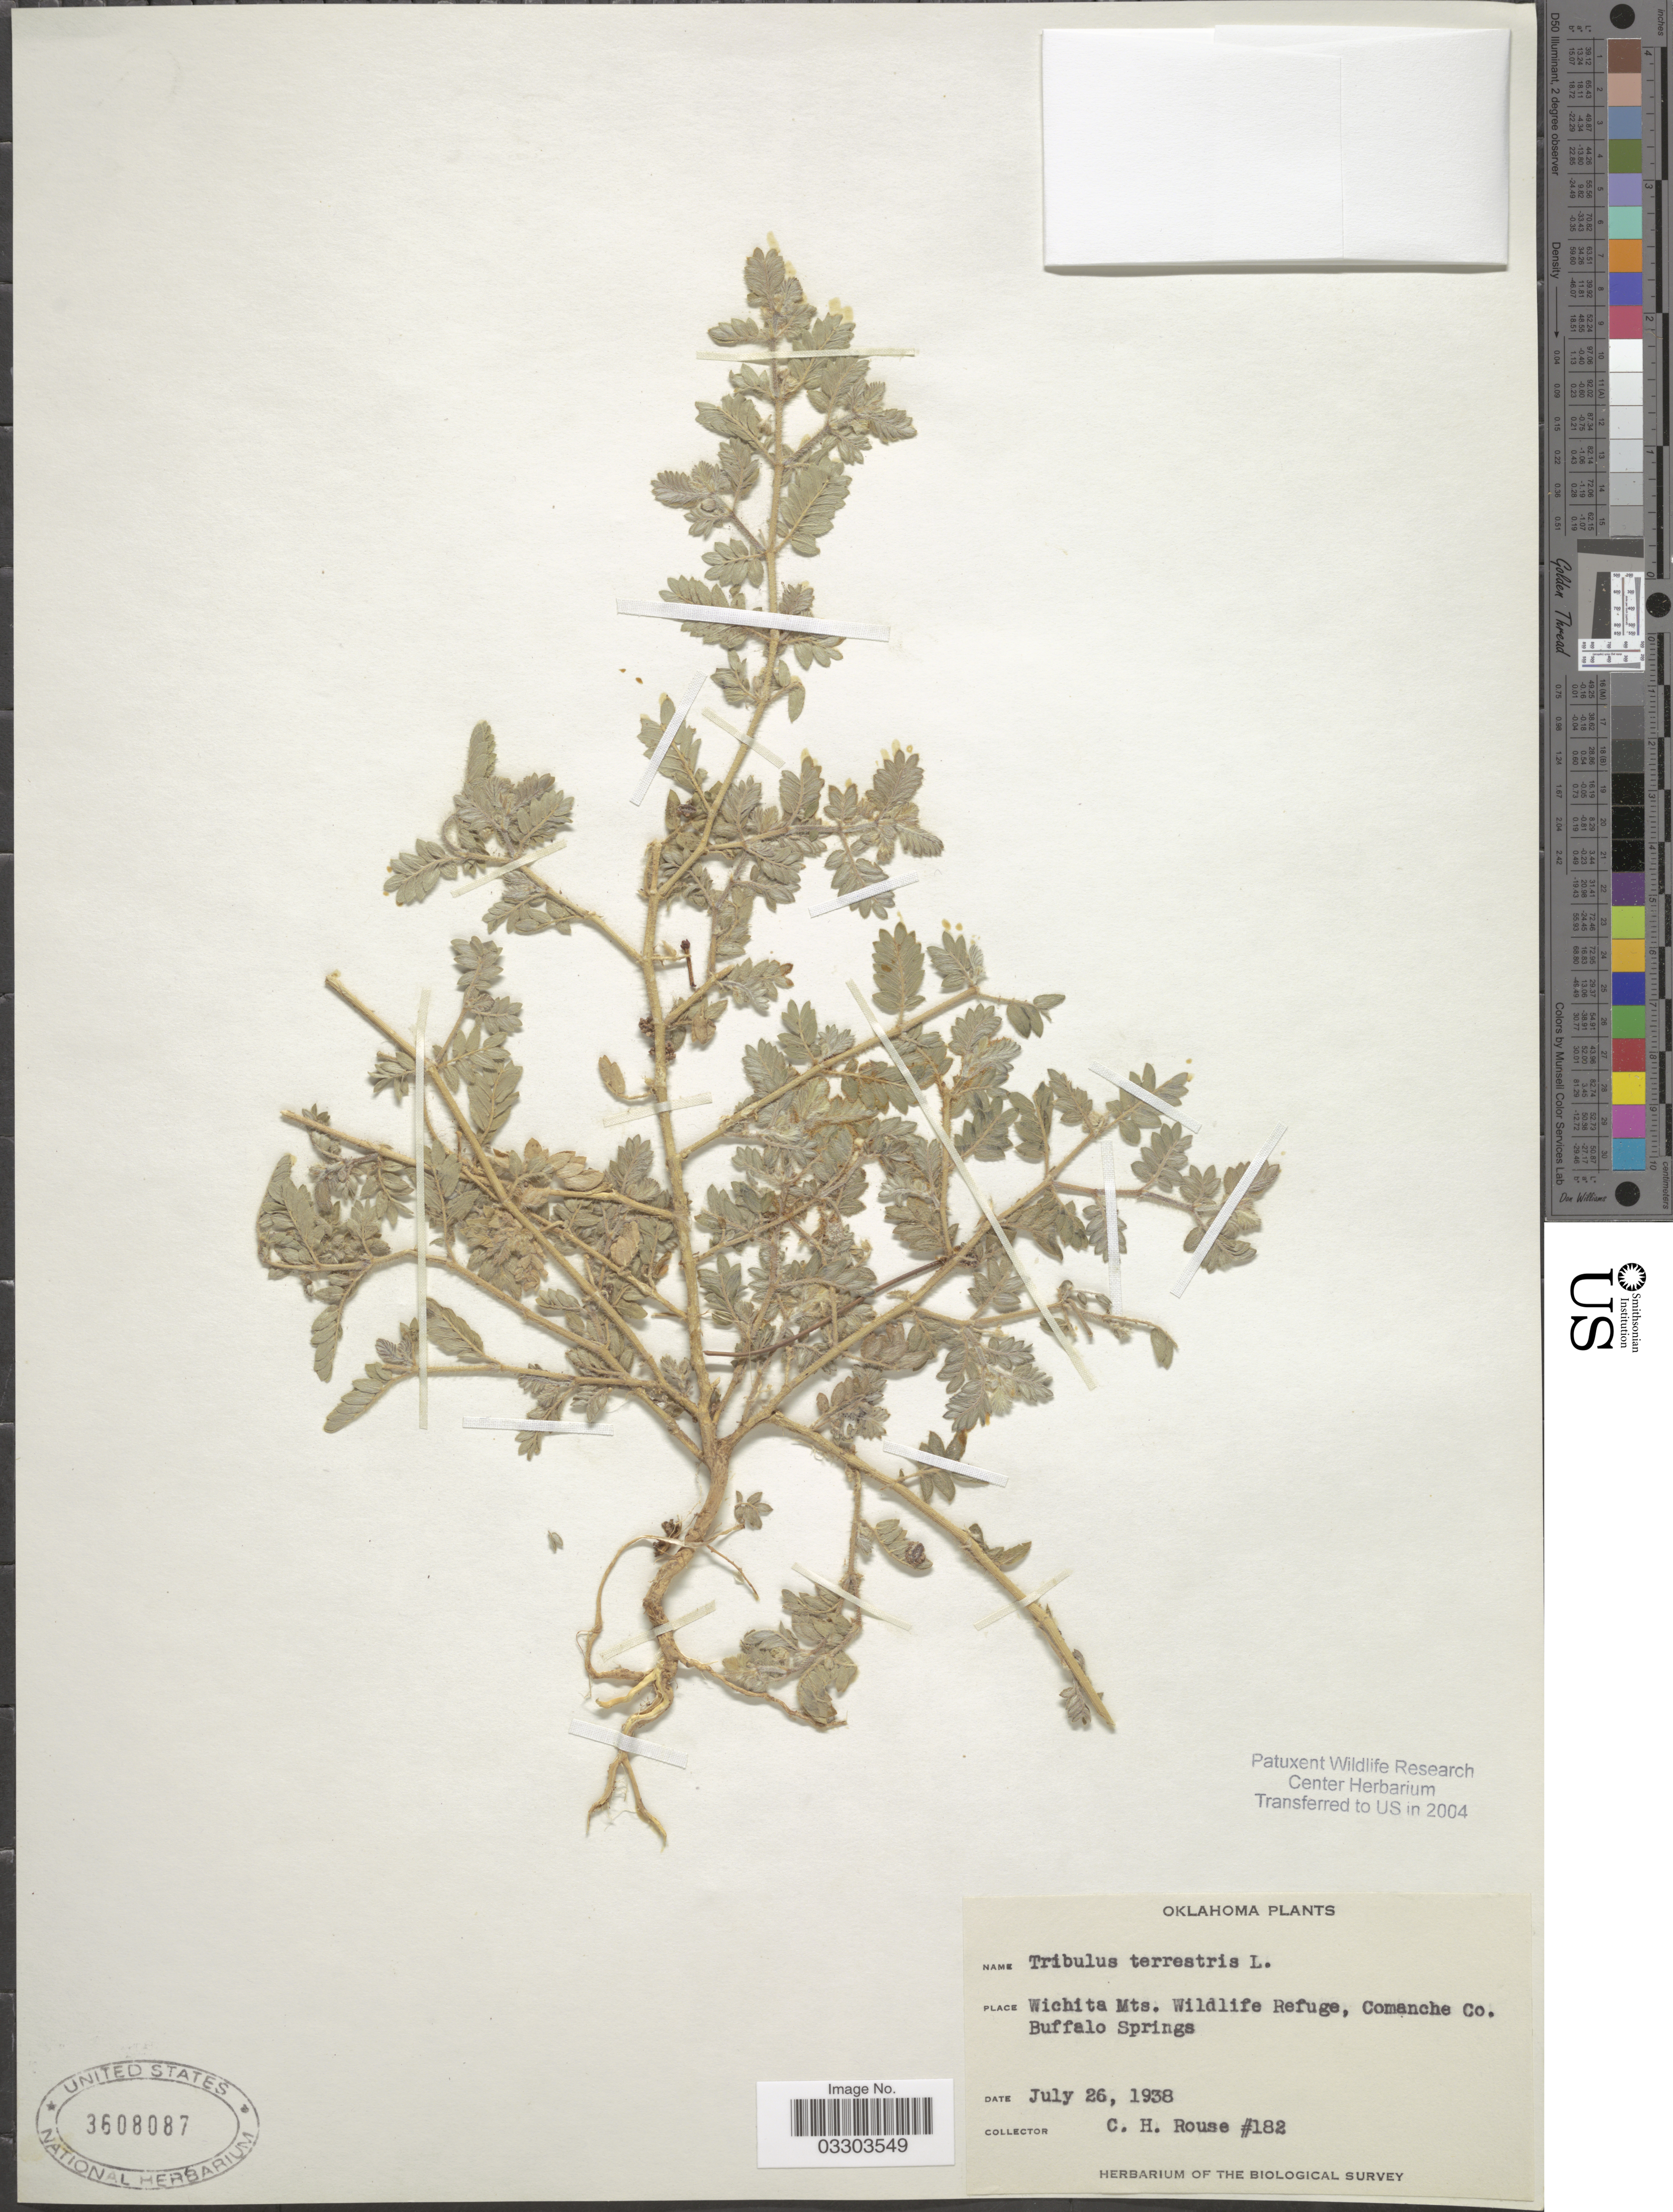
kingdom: Plantae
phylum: Tracheophyta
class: Magnoliopsida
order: Zygophyllales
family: Zygophyllaceae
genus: Tribulus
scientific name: Tribulus terrestris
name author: L.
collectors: C. Rouse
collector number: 182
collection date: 1938-07-26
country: United States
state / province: Oklahoma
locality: Wichita Mts. Wildlife Refuge, Comanche Co. Buffalo Springs.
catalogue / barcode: US 3608087